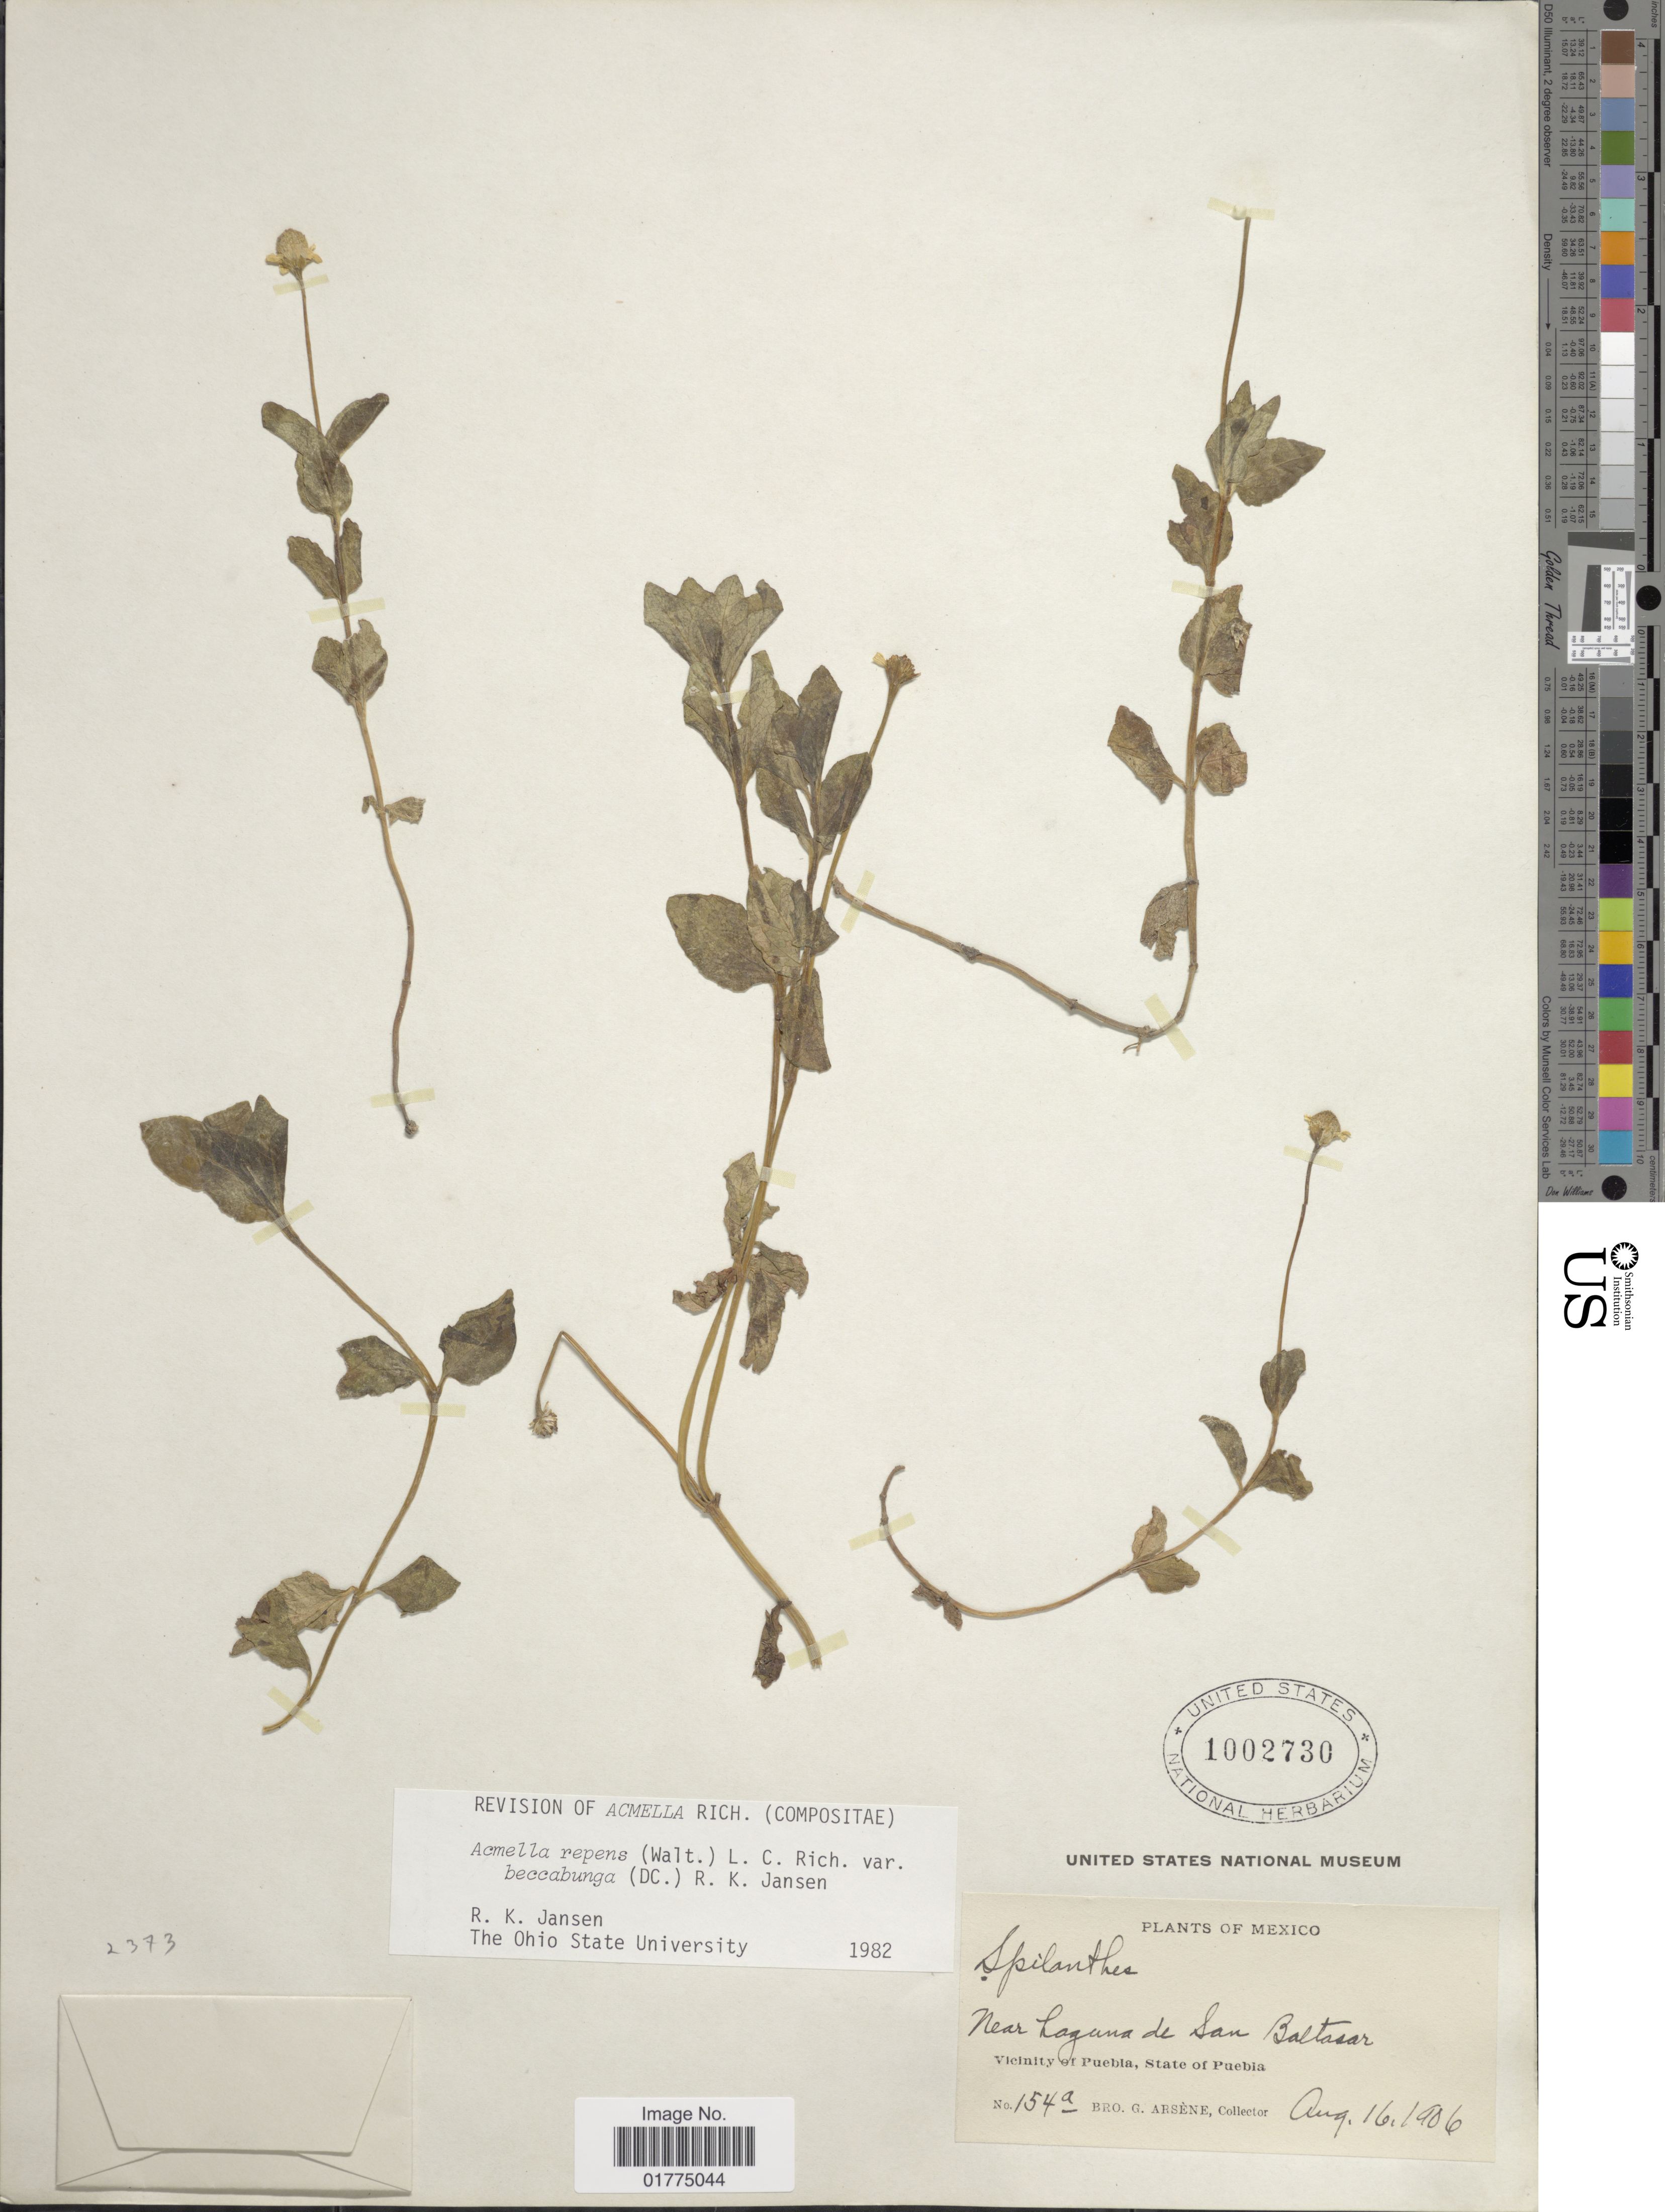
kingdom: Plantae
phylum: Tracheophyta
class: Magnoliopsida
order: Asterales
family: Asteraceae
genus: Acmella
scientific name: Acmella repens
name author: (Walter) Rich.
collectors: Bro. G. Arsène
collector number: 154a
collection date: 1906-08-16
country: Mexico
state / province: Puebla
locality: Near Laguna de San Baltasar. Vicinity of Puebla, State of Puebla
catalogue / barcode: US 1002730